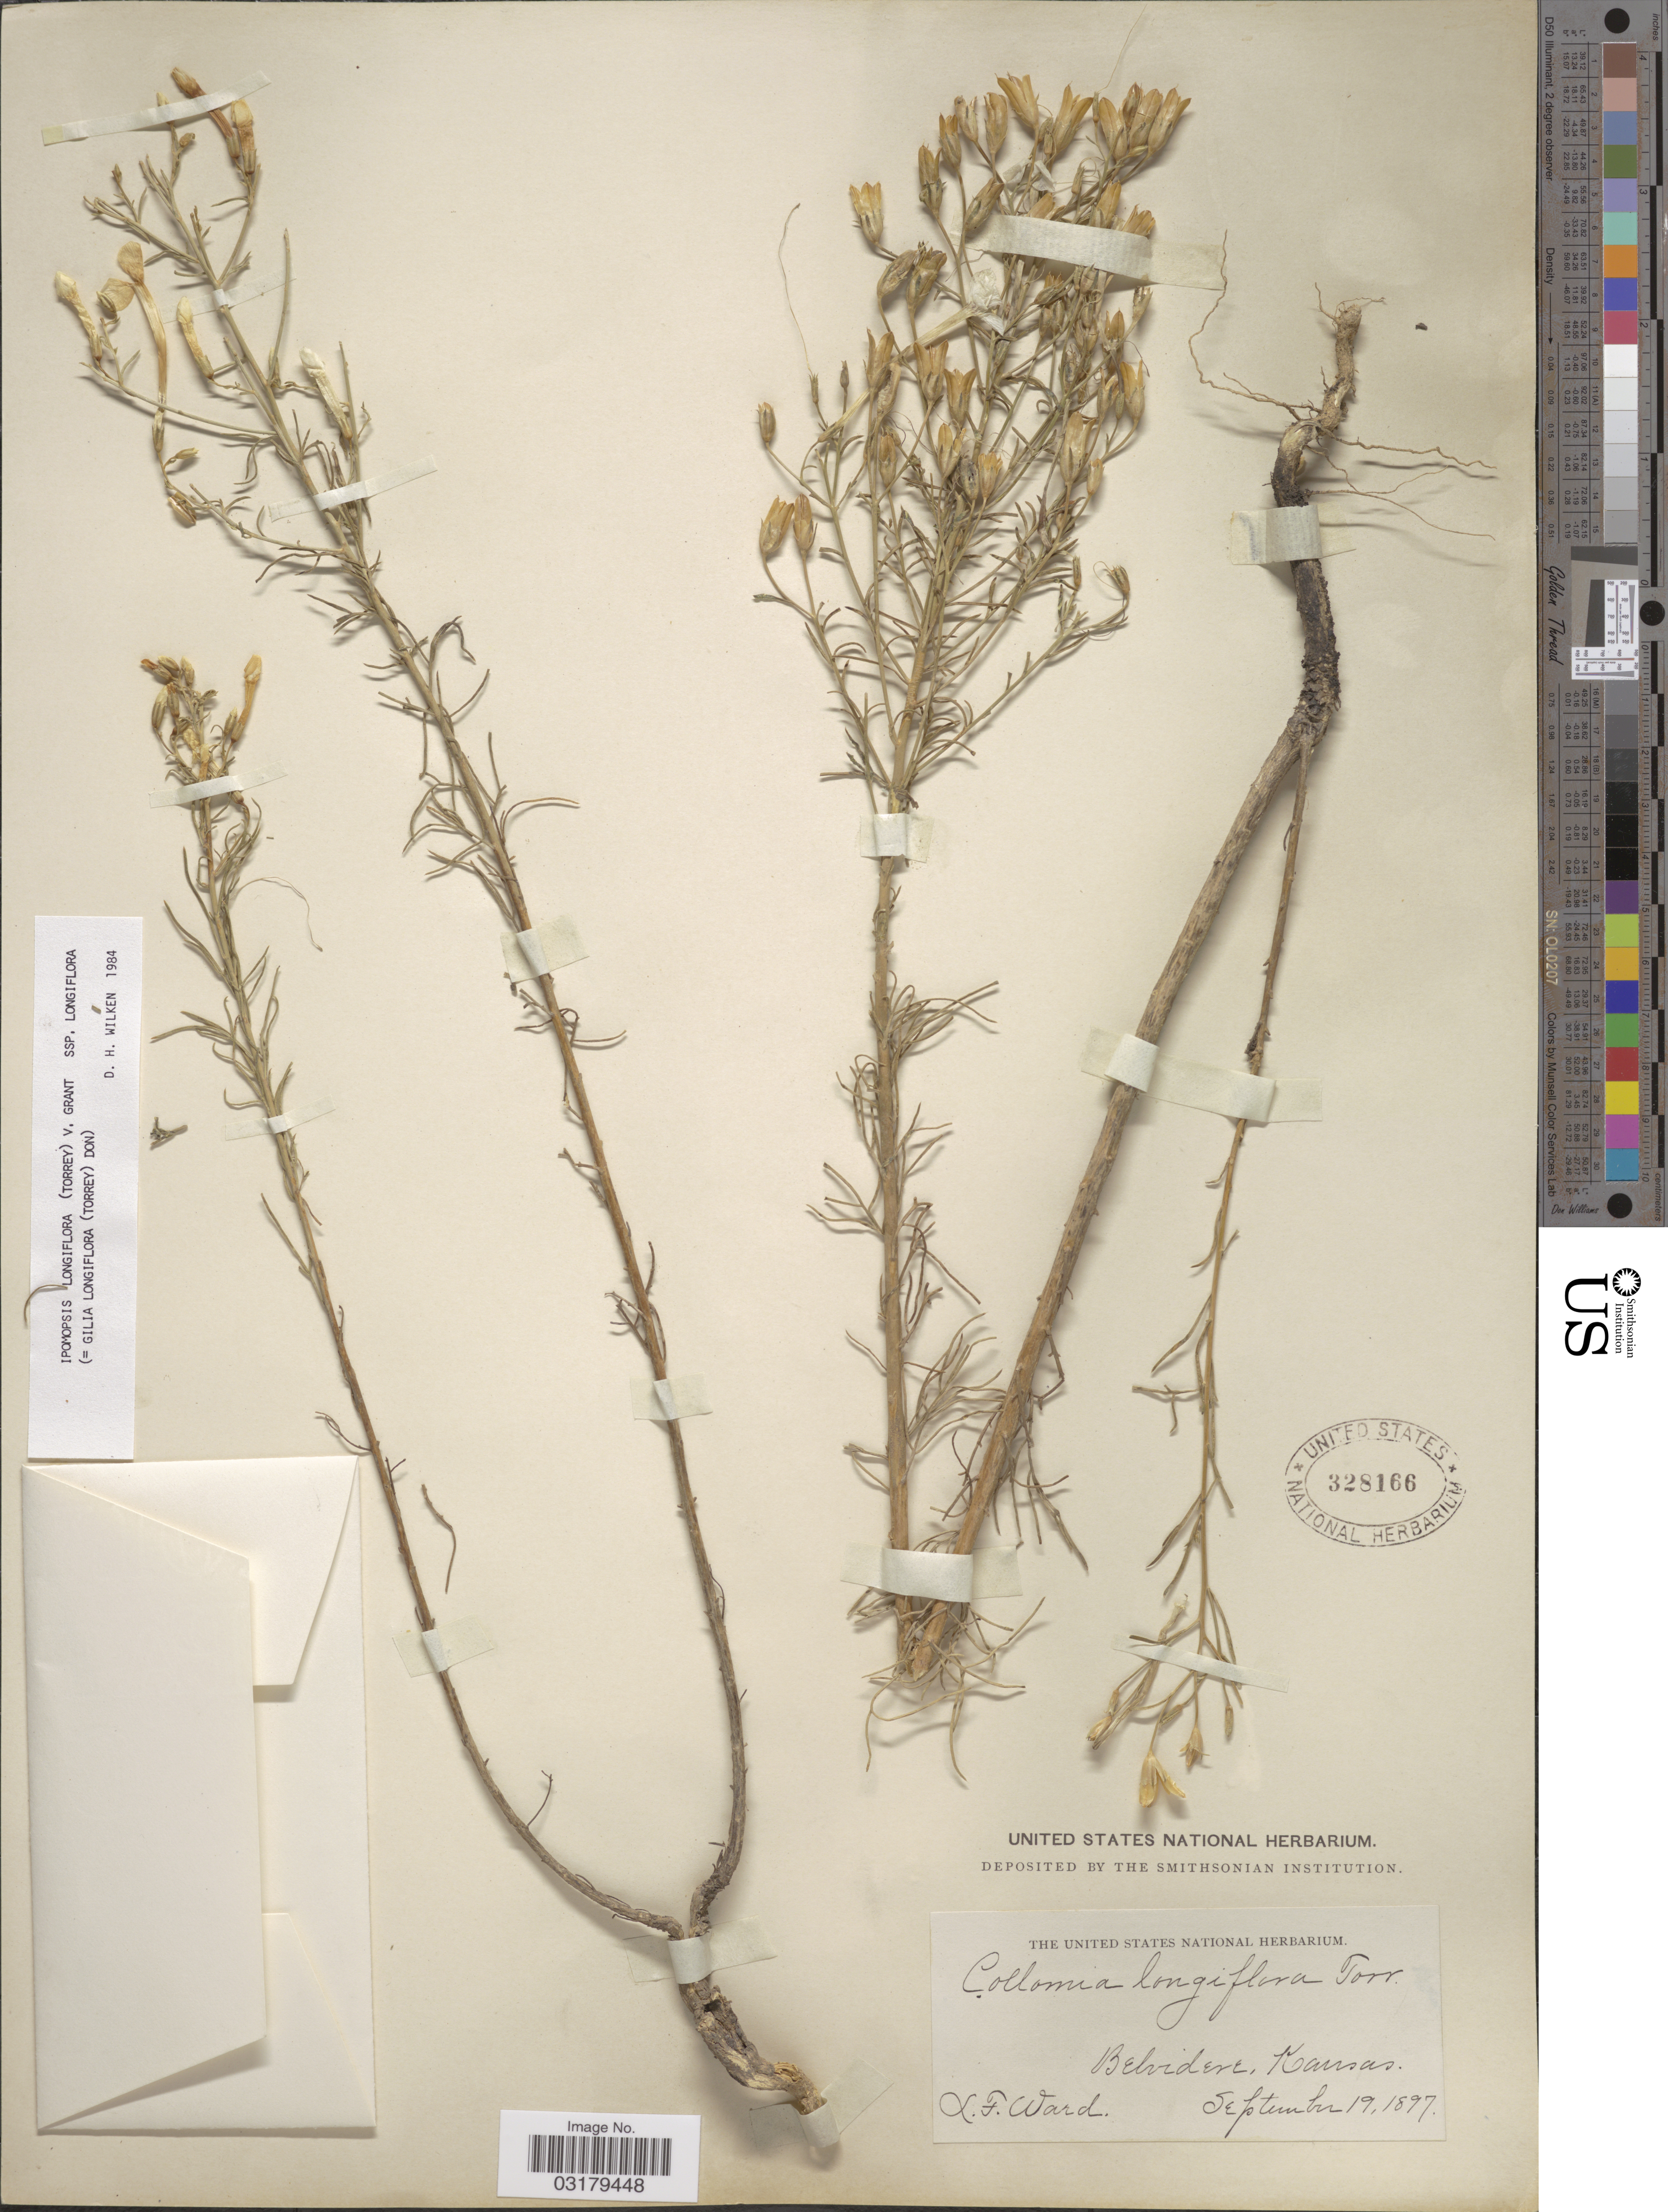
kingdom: Plantae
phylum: Tracheophyta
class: Magnoliopsida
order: Ericales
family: Polemoniaceae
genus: Ipomopsis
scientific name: Ipomopsis longiflora subsp. longiflora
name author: (Torr.) V.E. Grant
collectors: L. Ward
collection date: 1897-09-19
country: United States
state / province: Kansas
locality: Belvidere.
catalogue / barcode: US 328166